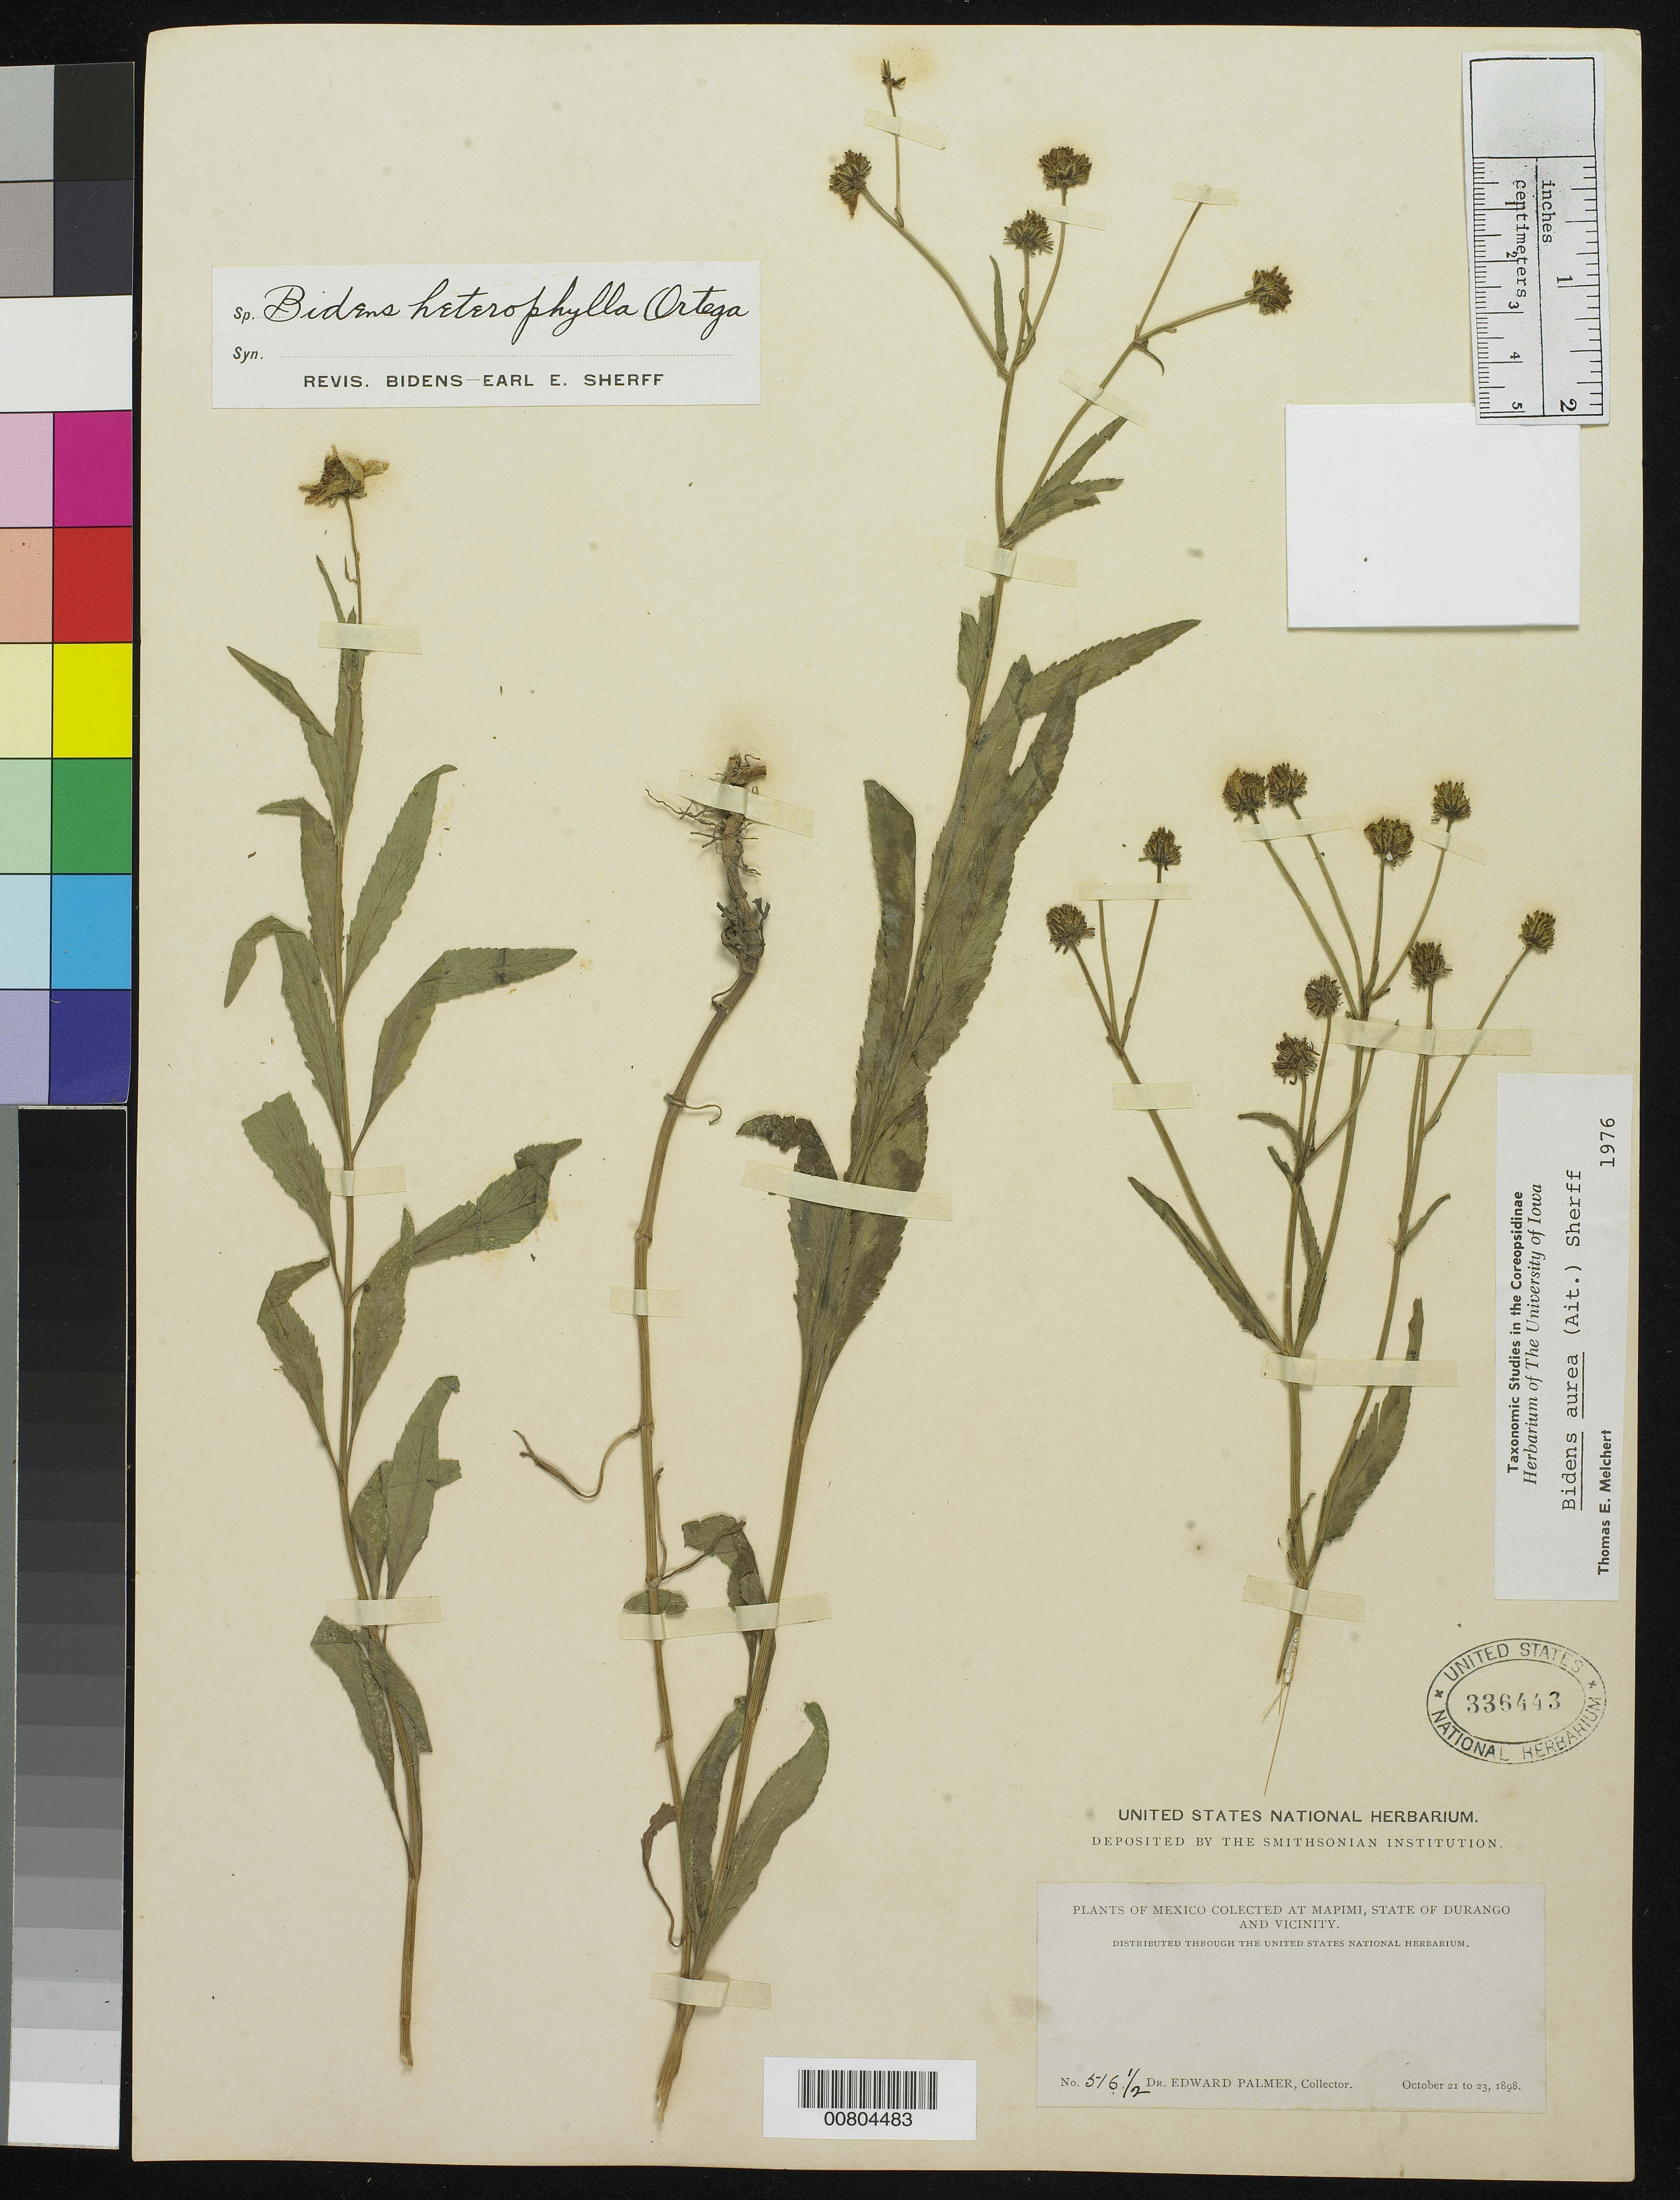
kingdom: Plantae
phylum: Tracheophyta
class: Magnoliopsida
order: Asterales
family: Asteraceae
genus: Bidens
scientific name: Bidens aurea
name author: (Aiton) Sherff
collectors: E. Palmer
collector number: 516½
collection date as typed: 21 Oct 1898 to 23 Oct 1898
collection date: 1898-10-21/1898-10-23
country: Mexico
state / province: Durango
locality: Mapimi, Durango and vicinity.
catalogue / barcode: US 336443